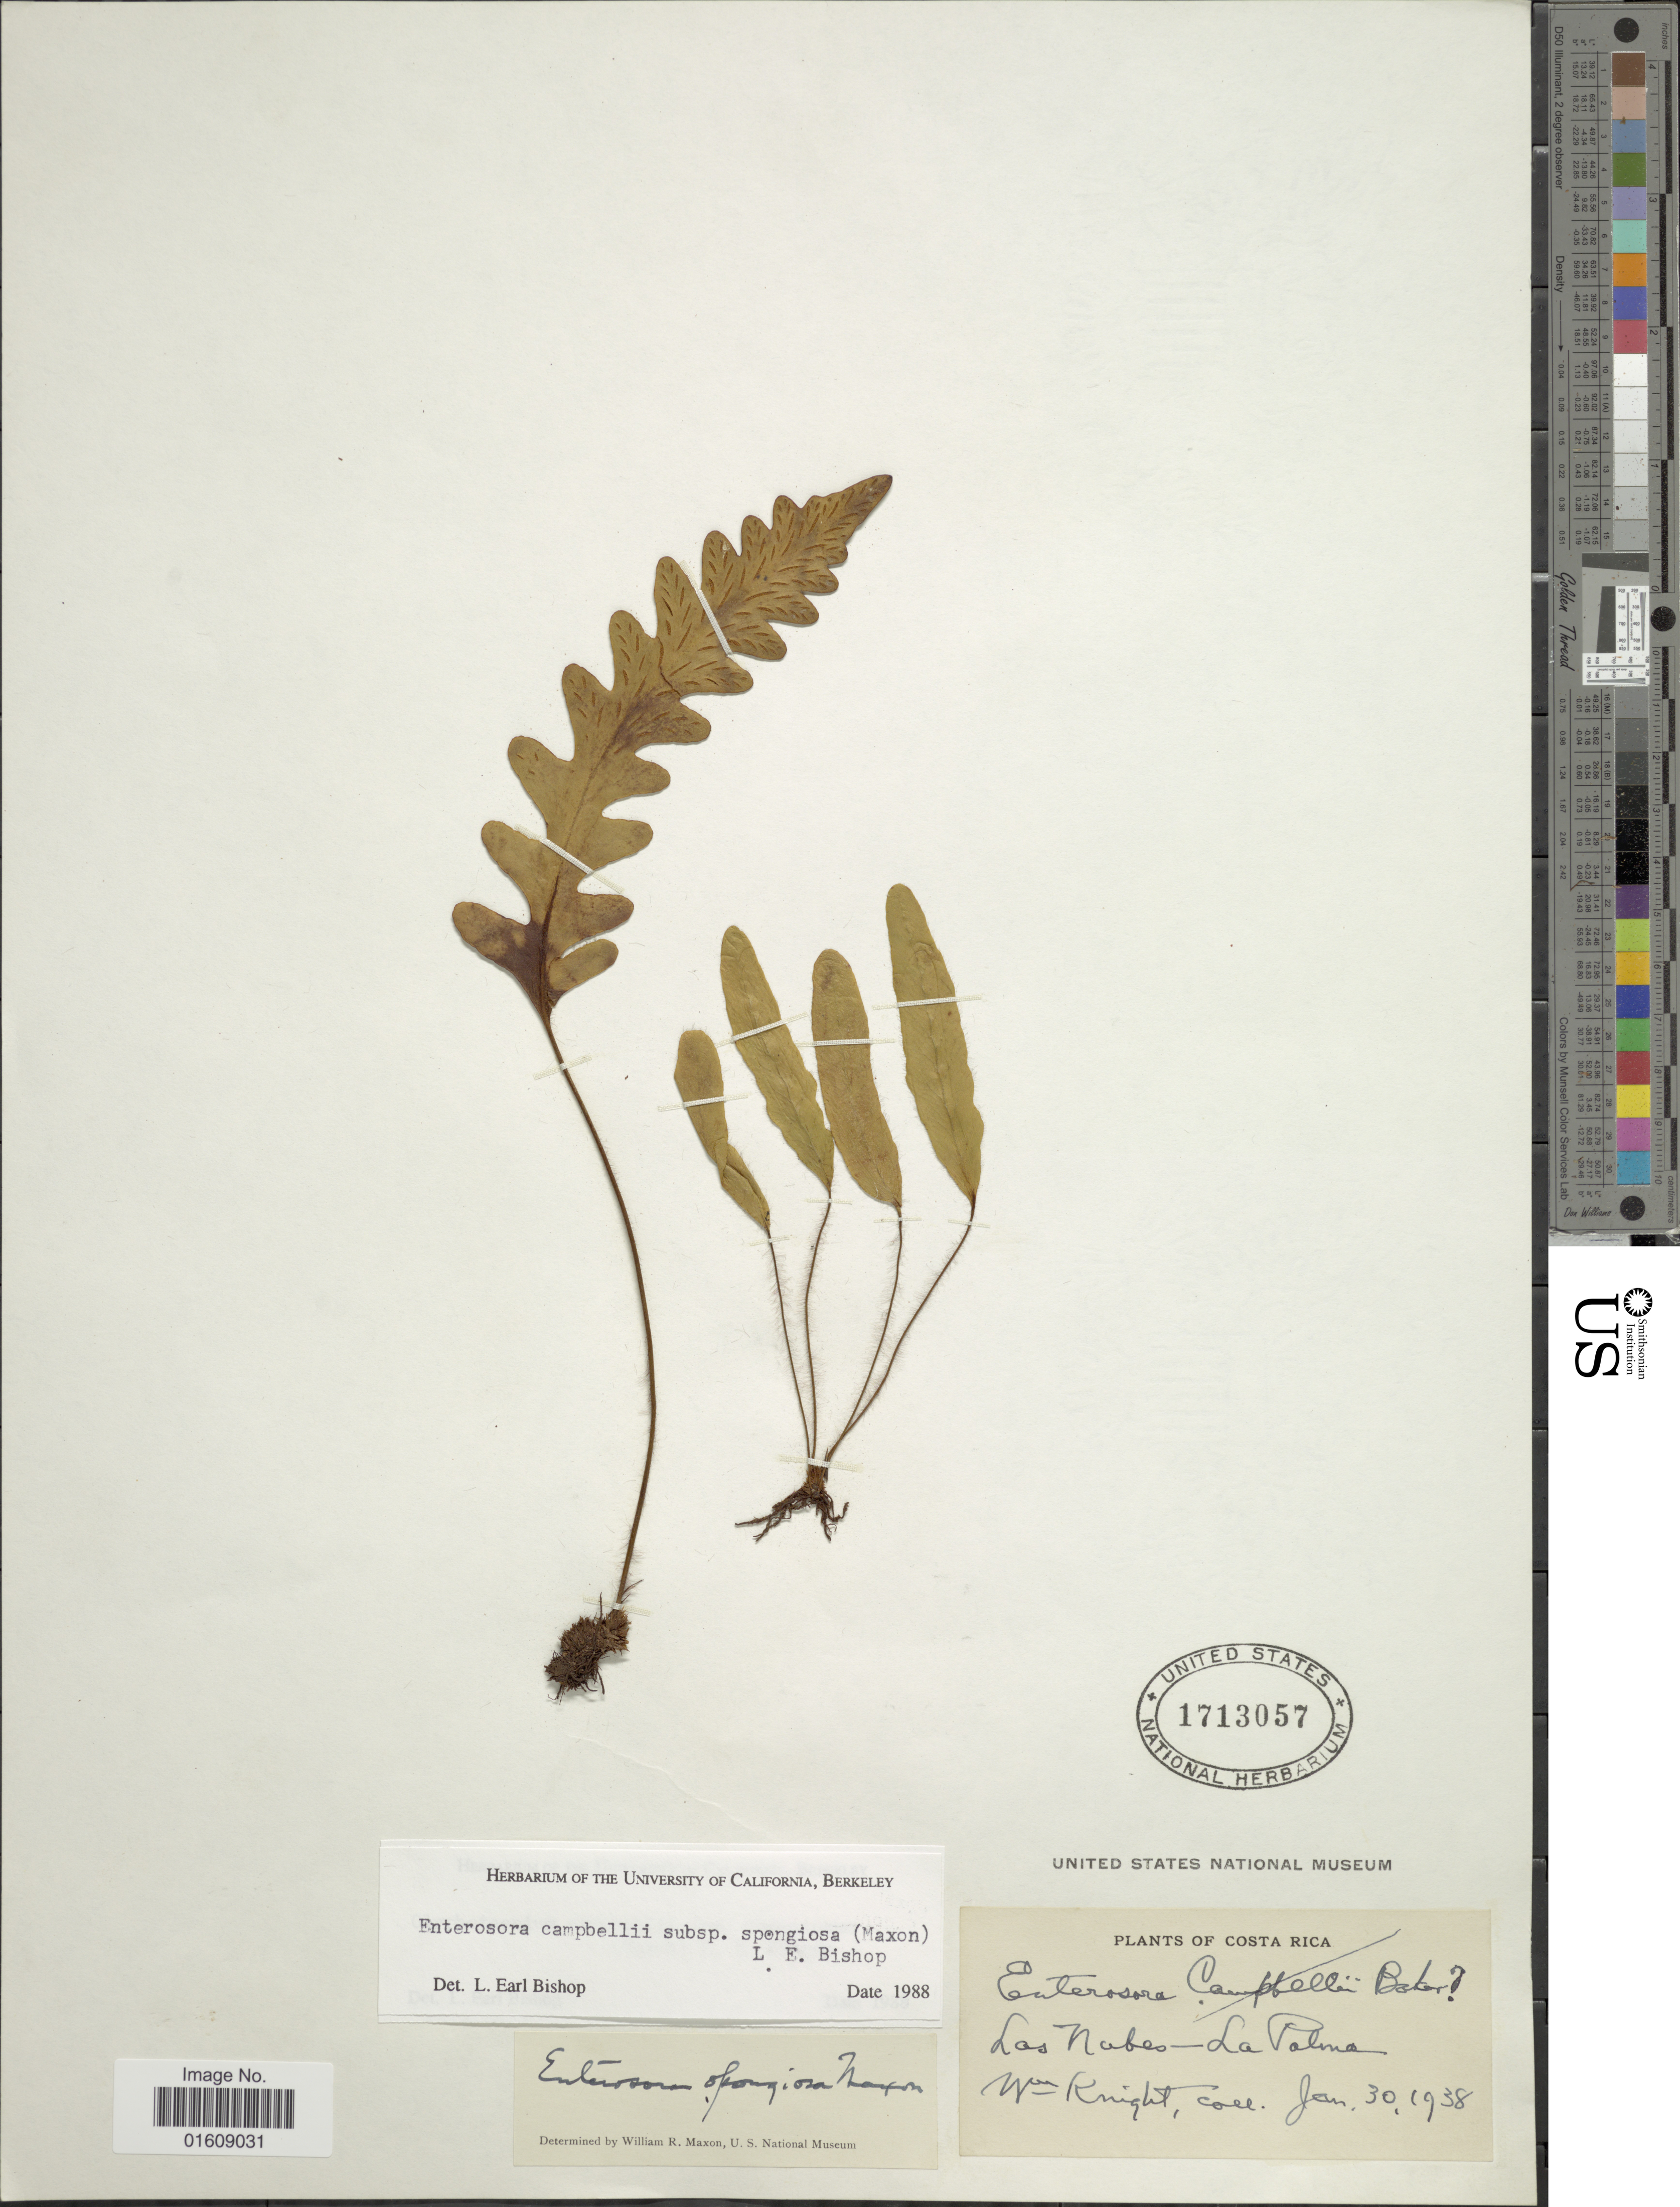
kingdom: Plantae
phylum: Tracheophyta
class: Polypodiopsida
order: Polypodiales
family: Polypodiaceae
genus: Enterosora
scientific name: Enterosora campbellii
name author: Baker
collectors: W. Knight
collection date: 1938-01-30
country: Costa Rica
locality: Costa Rica, Las Nubes - La Palma.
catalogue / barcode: US 1713057